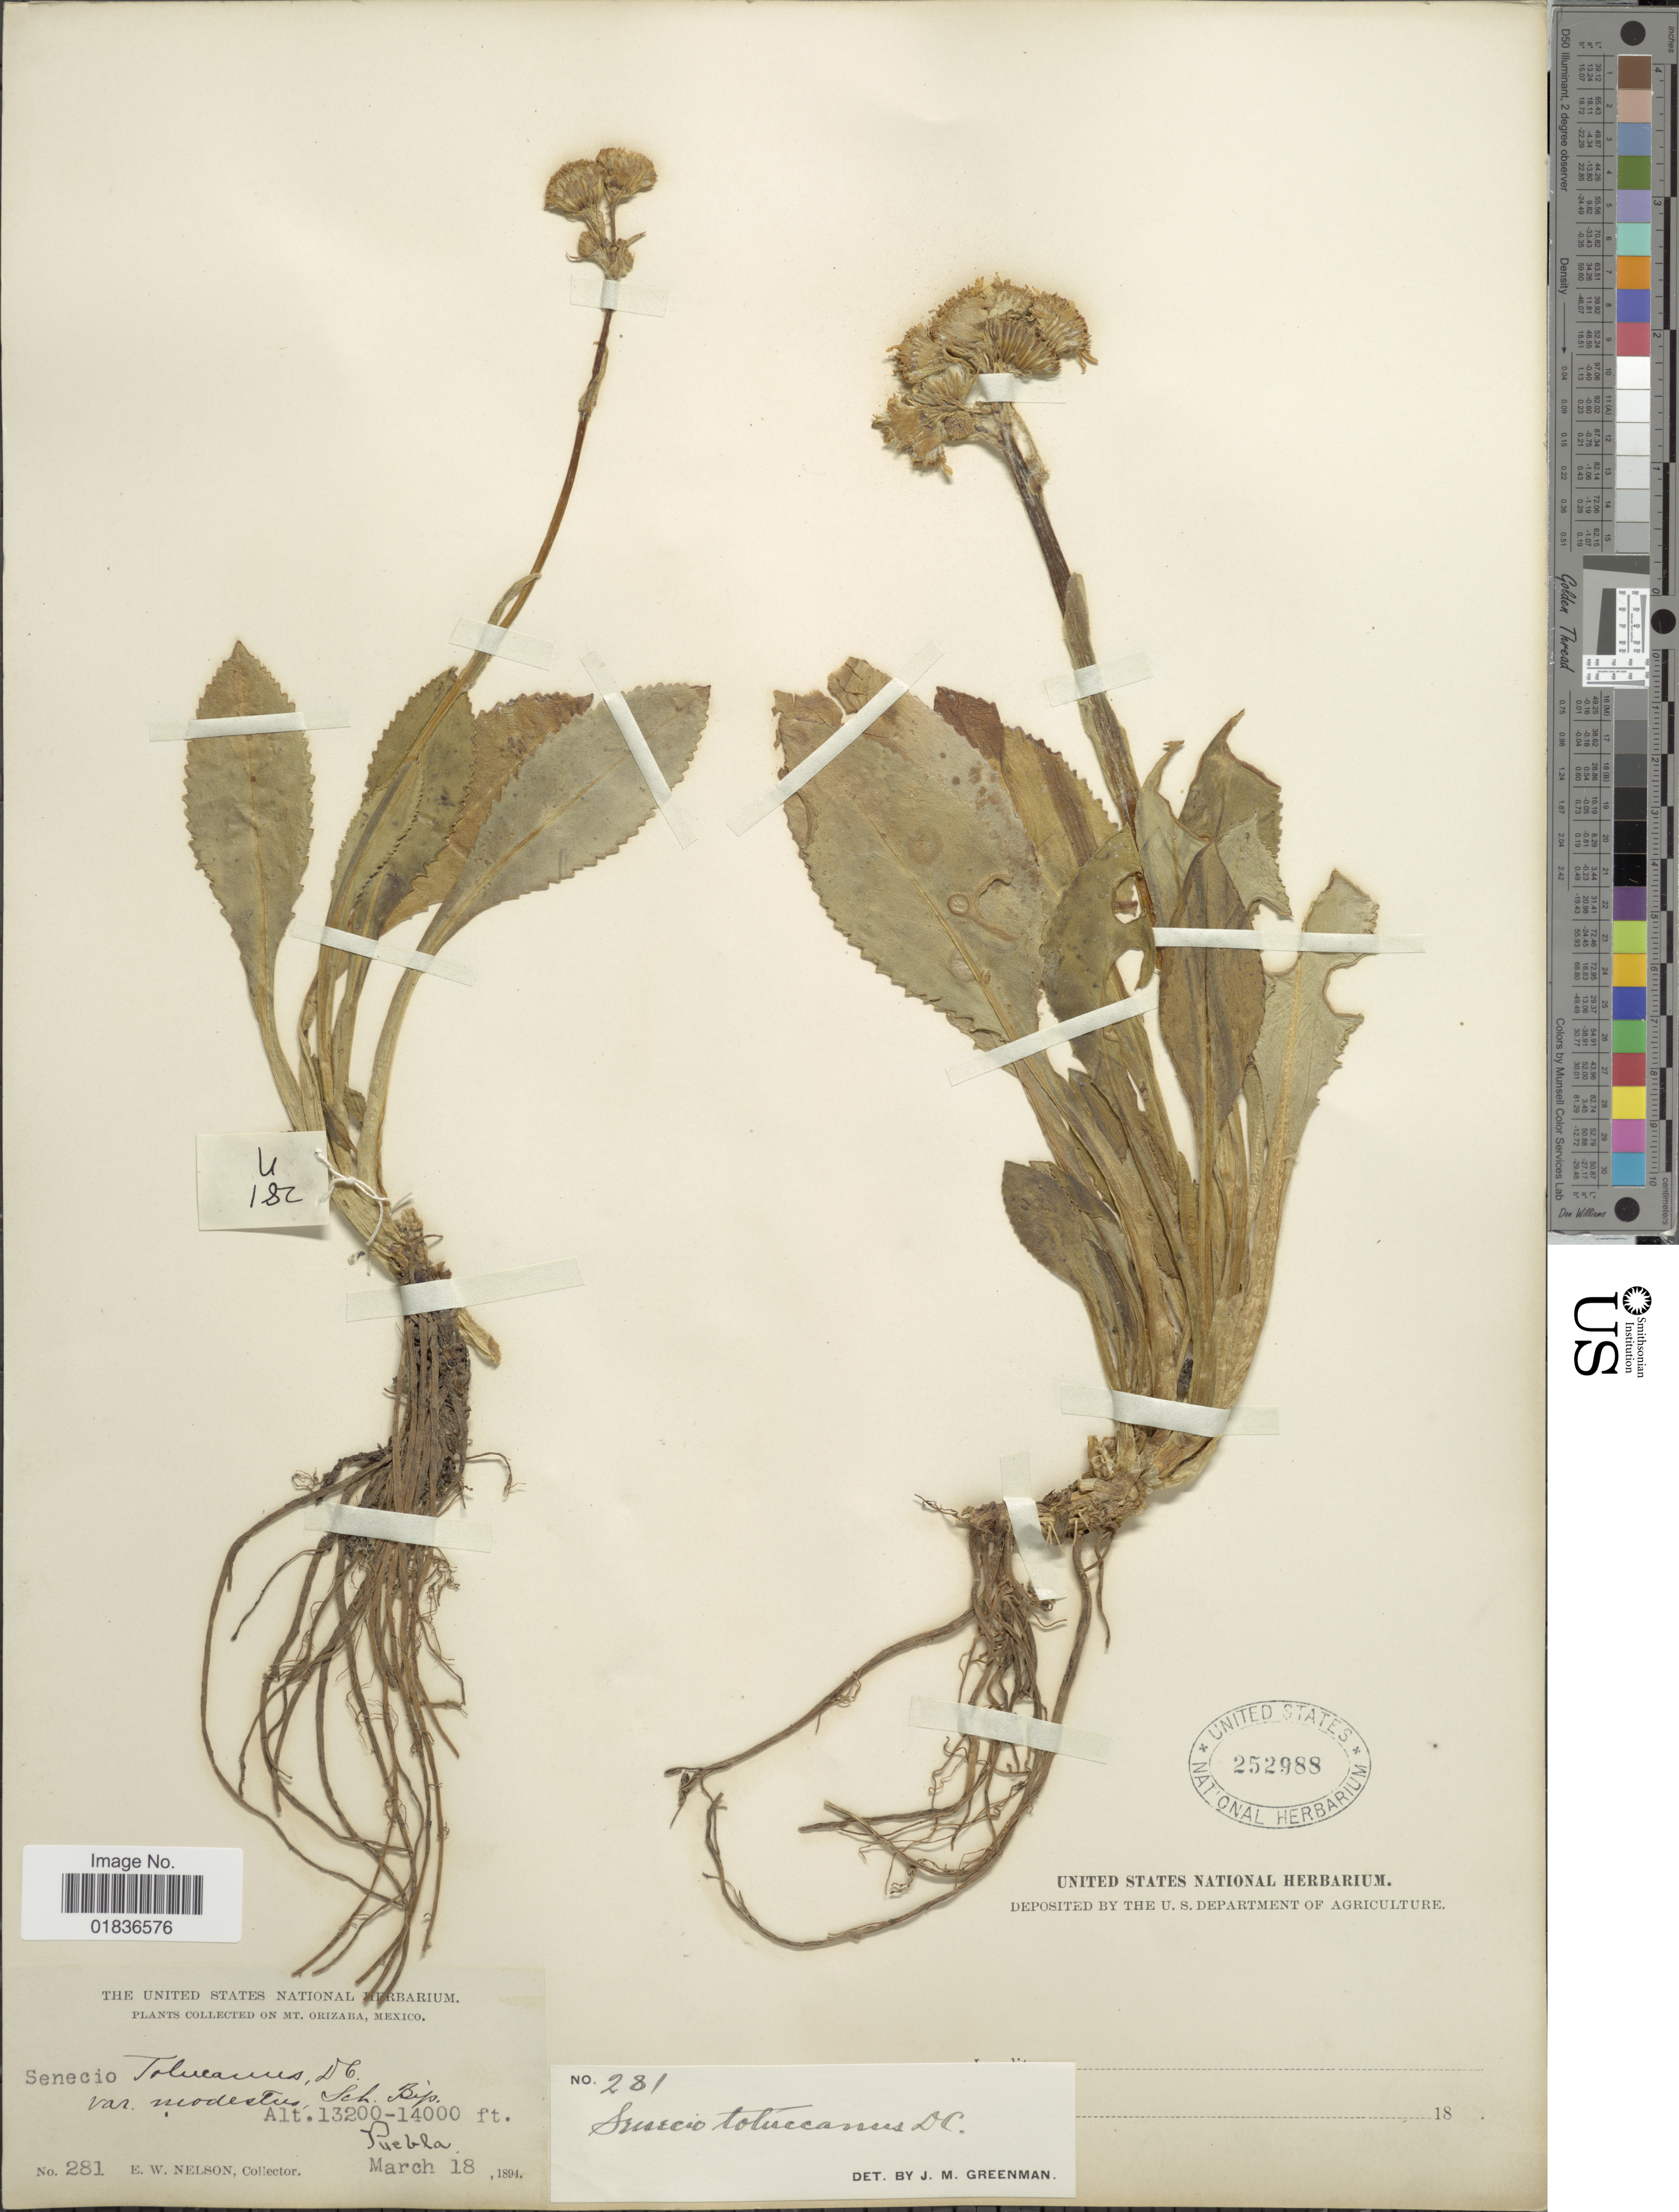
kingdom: Plantae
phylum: Tracheophyta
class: Magnoliopsida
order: Asterales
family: Asteraceae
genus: Senecio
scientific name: Senecio toluccanus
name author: DC.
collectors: E. W. Nelson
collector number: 281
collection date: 1894-03-18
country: Mexico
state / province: Puebla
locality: On Mt. Orizaba.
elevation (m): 4023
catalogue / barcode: US 252988